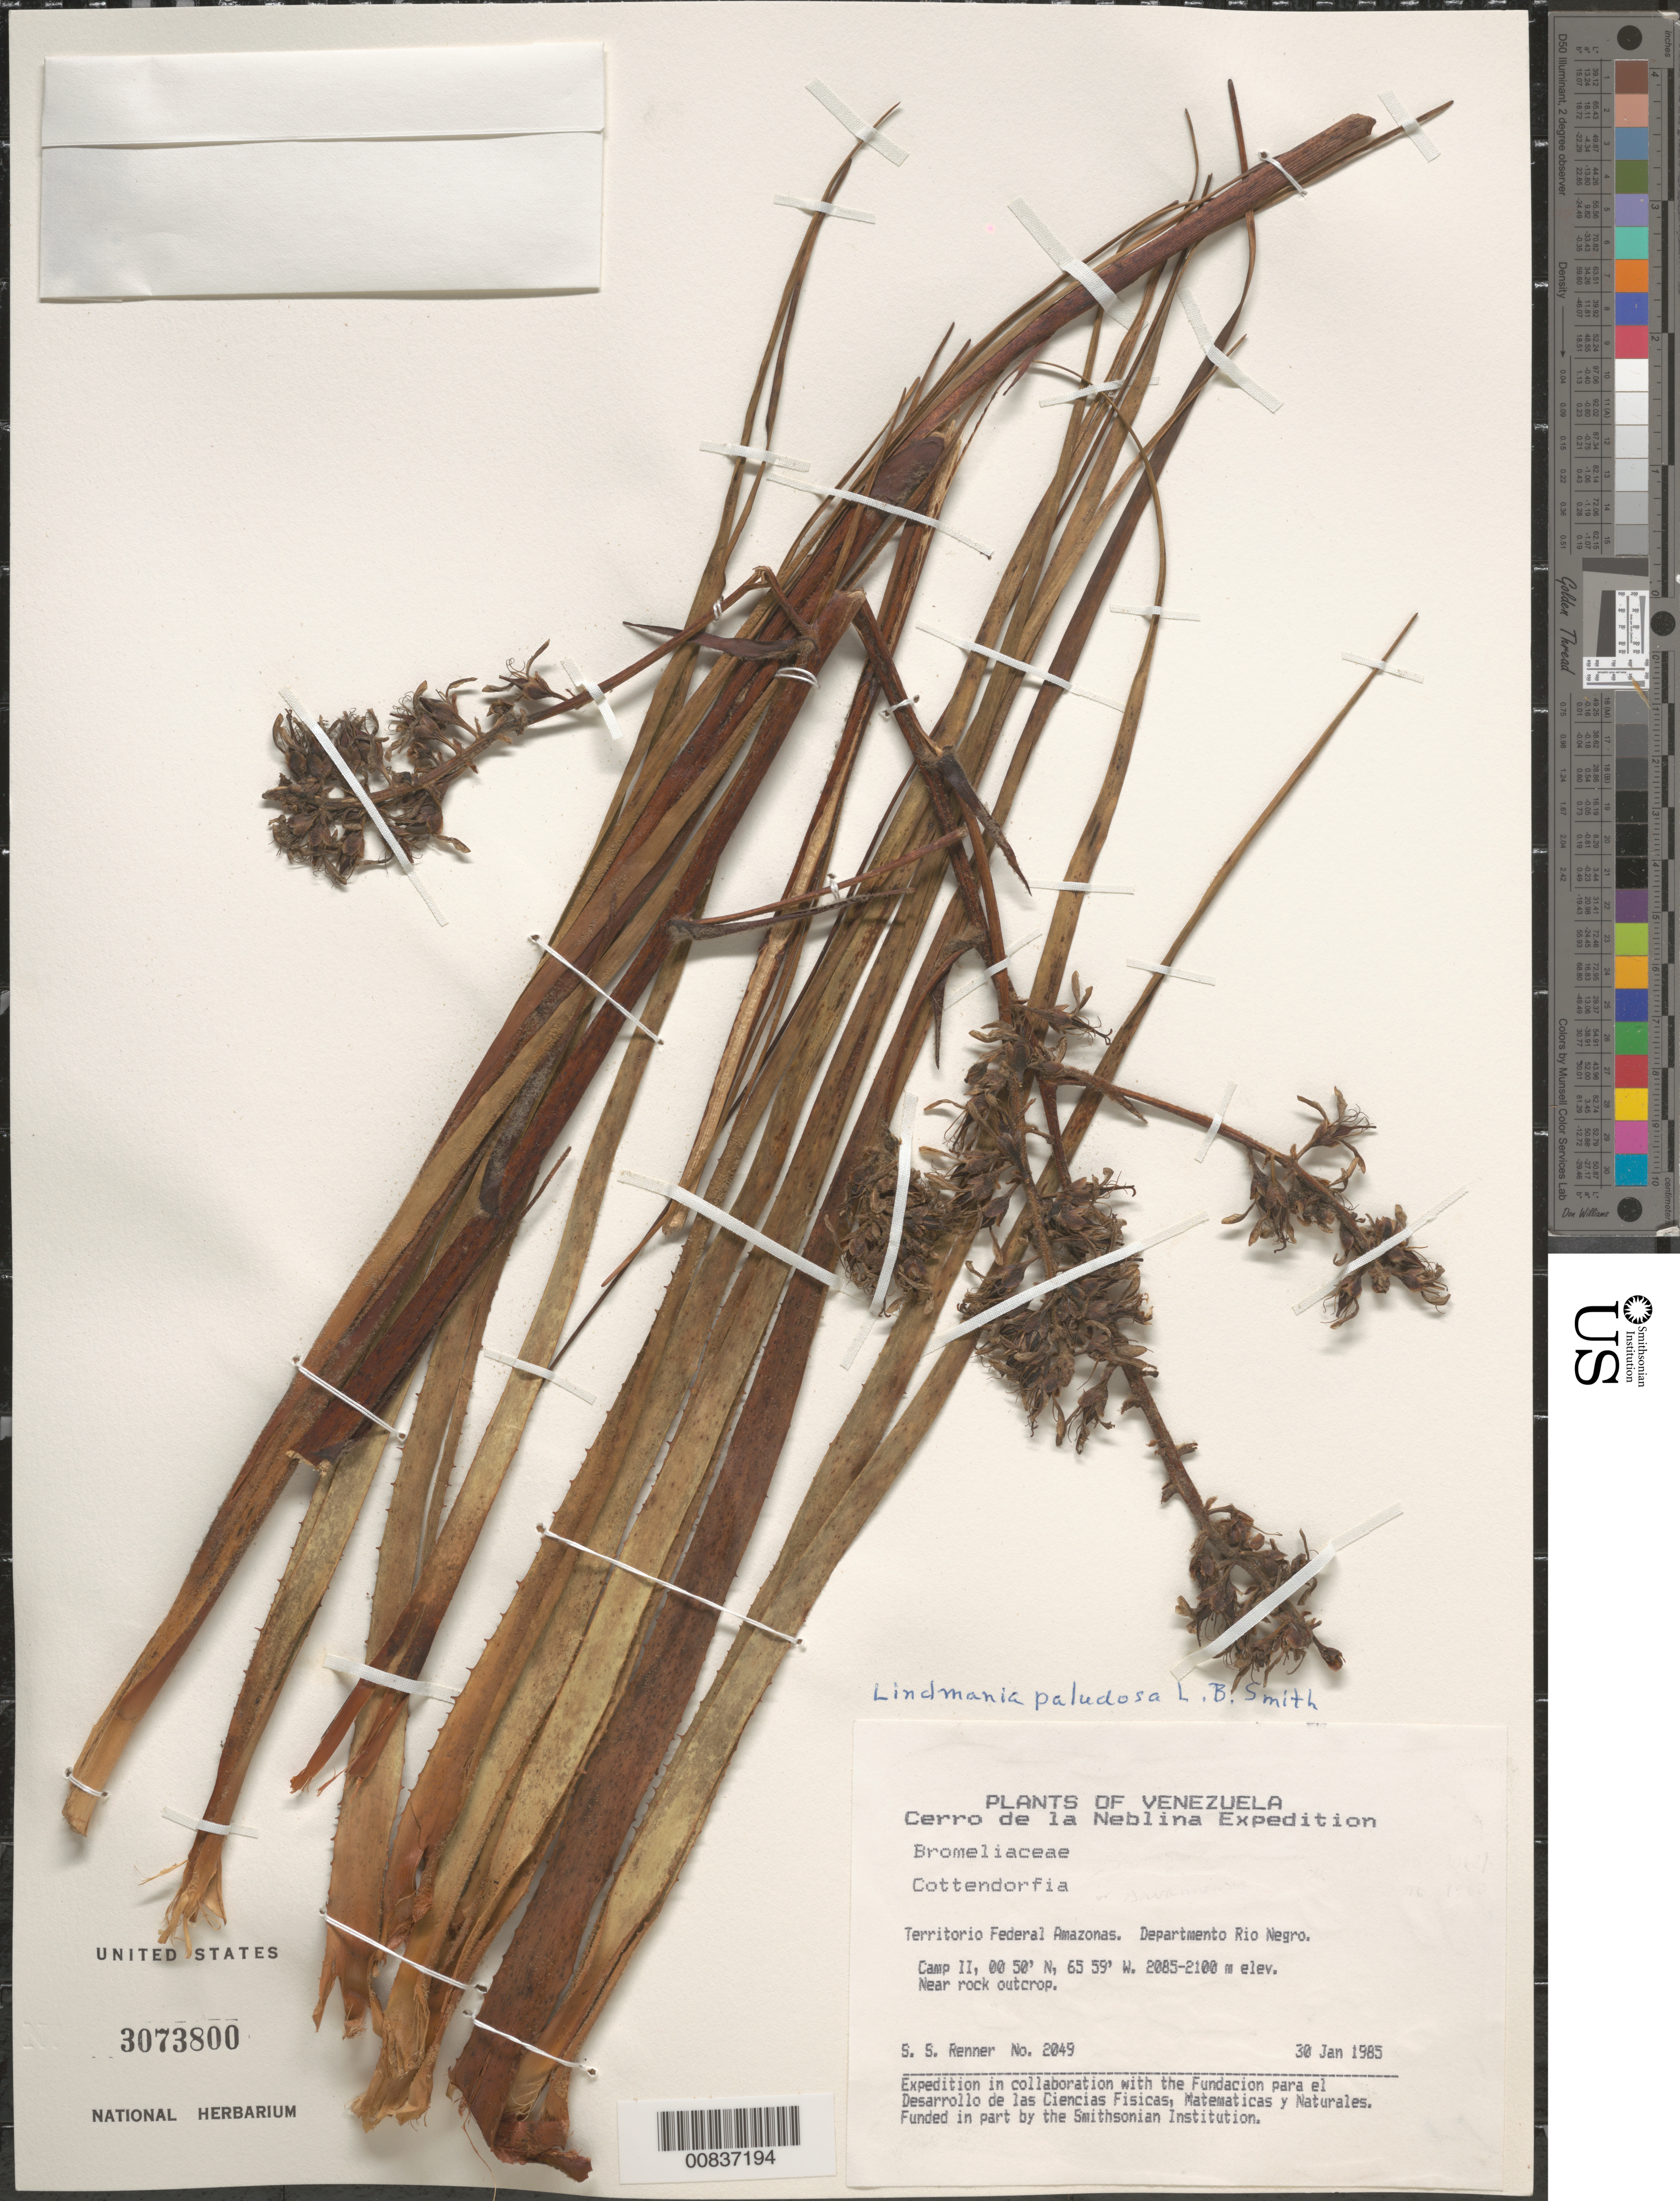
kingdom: Plantae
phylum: Tracheophyta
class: Liliopsida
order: Poales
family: Bromeliaceae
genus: Lindmania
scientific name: Lindmania paludosa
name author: L.B. Sm.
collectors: S. S. Renner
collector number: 2049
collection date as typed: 30-Jan-85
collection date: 1985-01-30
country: Venezuela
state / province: Amazonas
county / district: Río Negro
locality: Cerro de la Neblina, Camp II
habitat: Near rock outcrop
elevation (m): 2085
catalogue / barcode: US 3073800